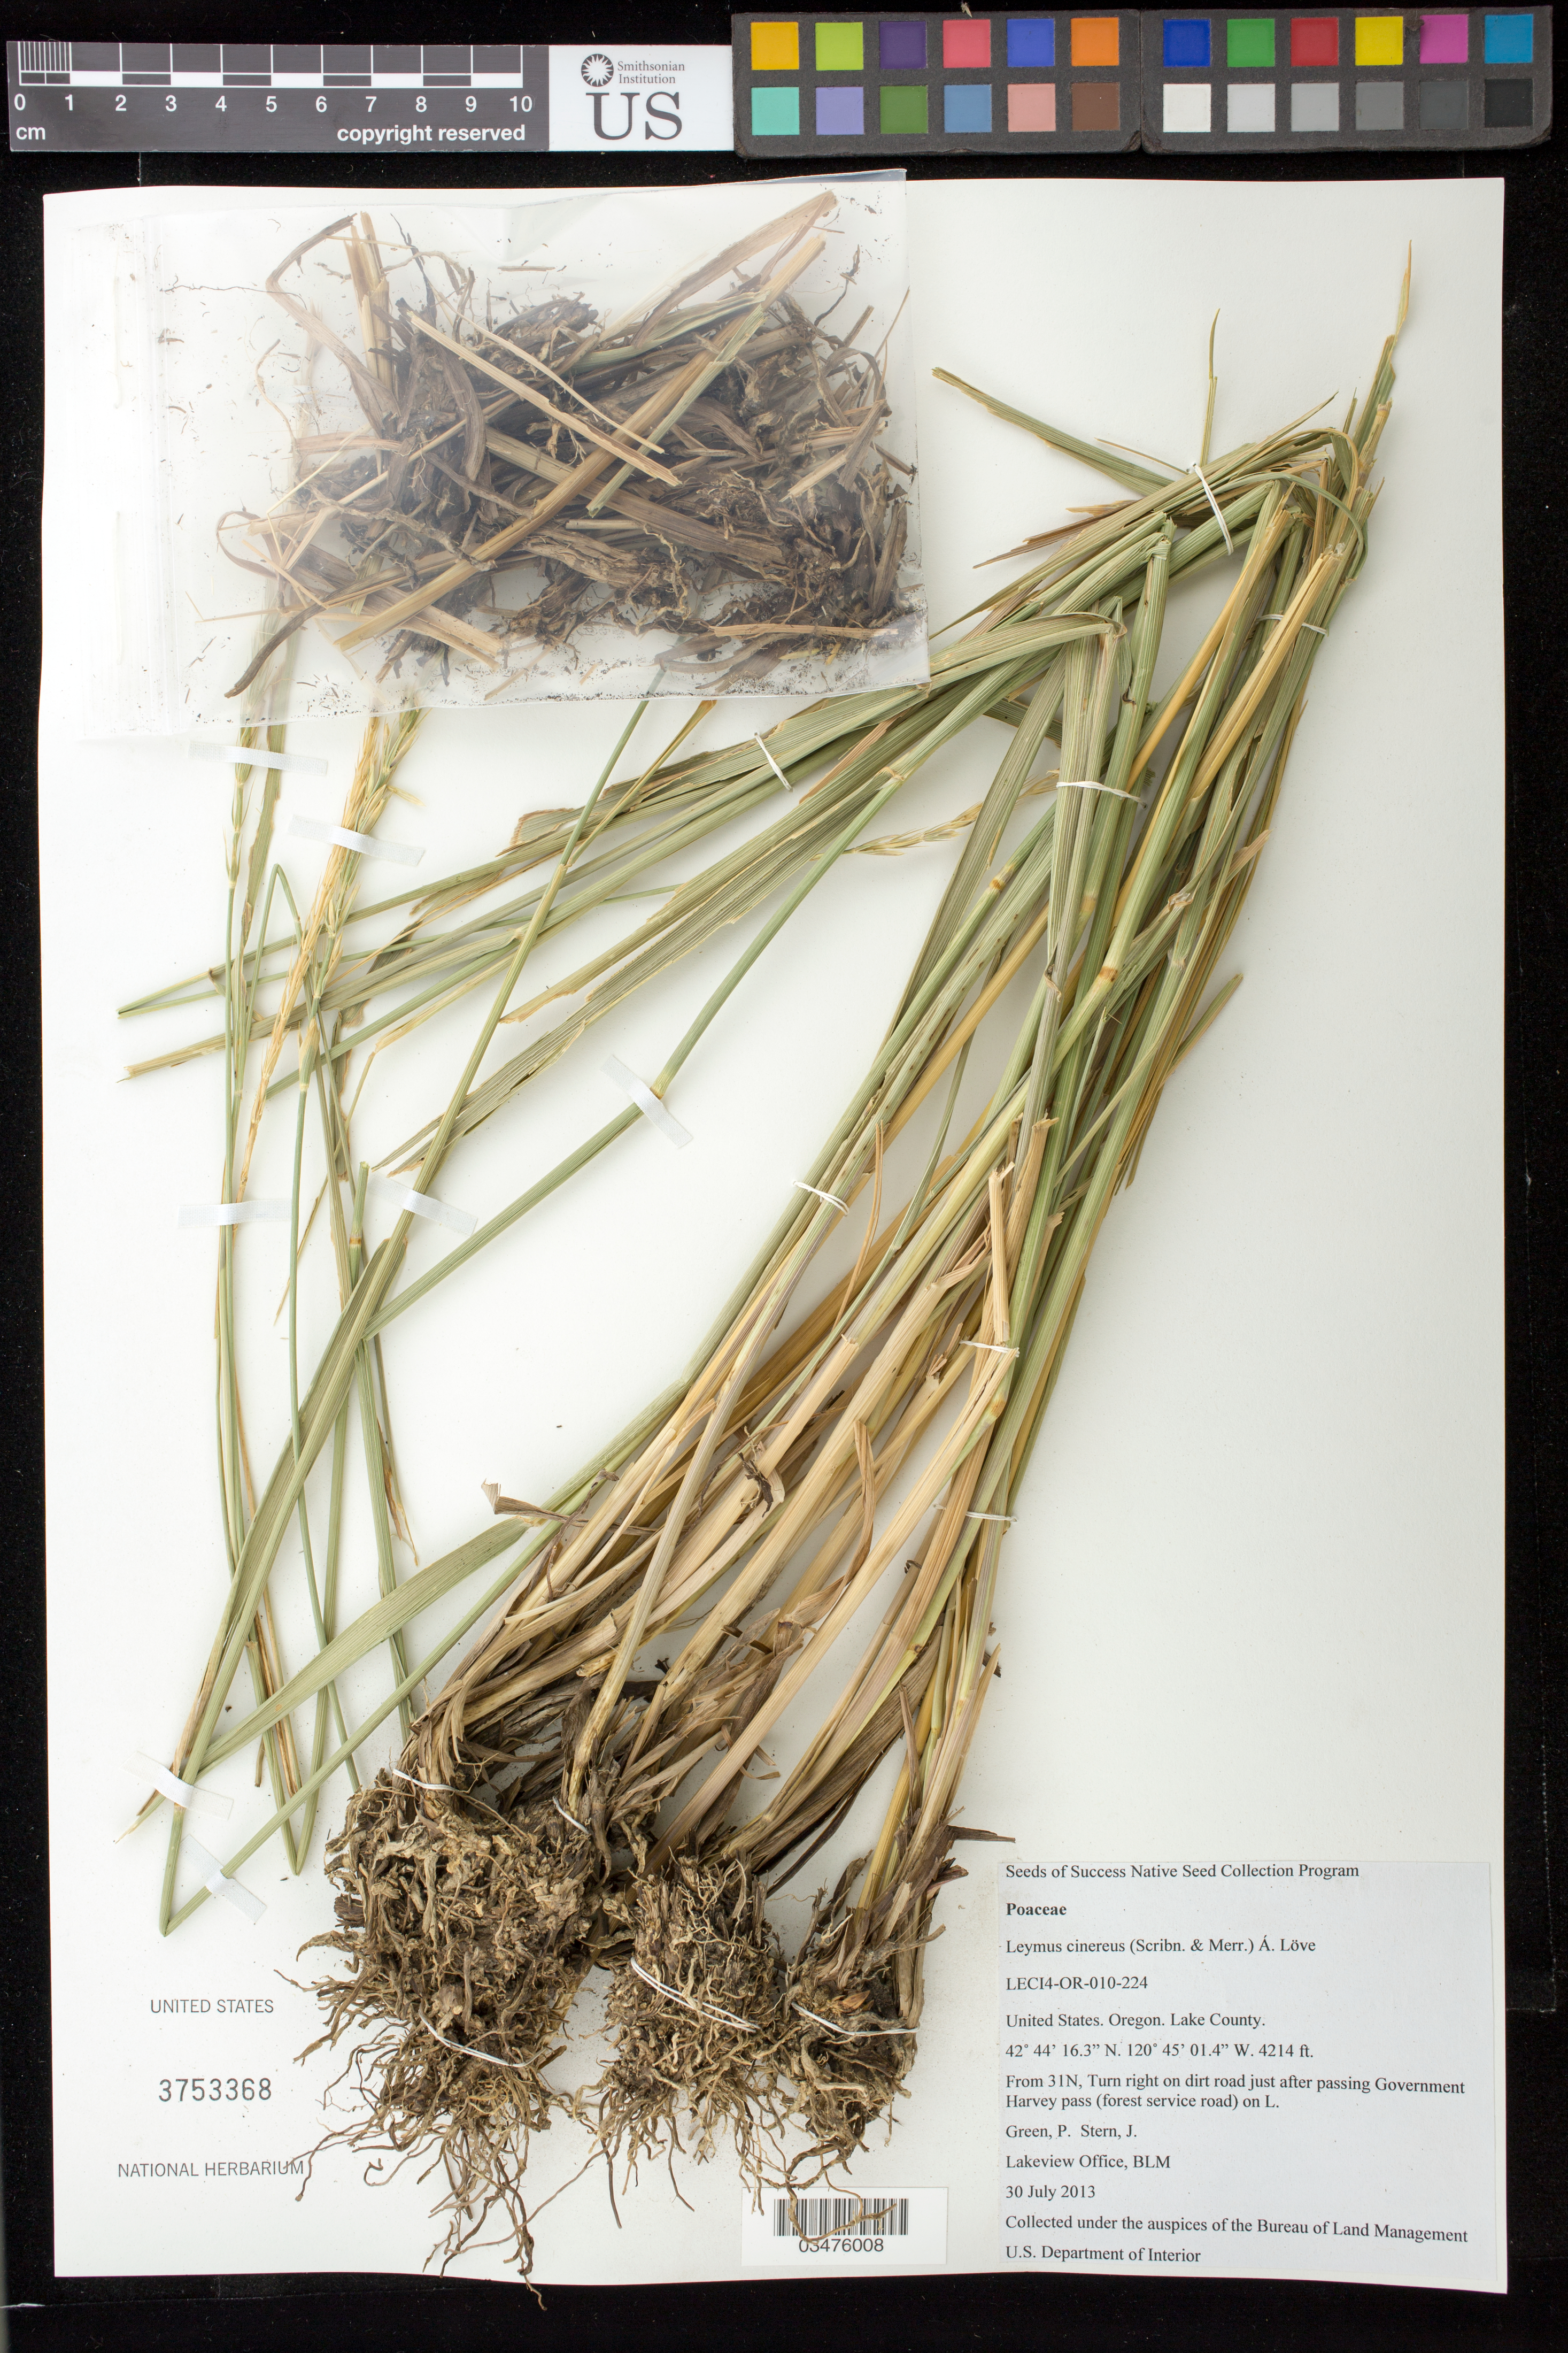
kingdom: Plantae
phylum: Tracheophyta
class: Liliopsida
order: Poales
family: Poaceae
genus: Leymus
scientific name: Leymus cinereus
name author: (Scribn. & Merr.) Á. Löve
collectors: P. Green & J. Stern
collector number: LECI4-OR-010-224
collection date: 2013-07-30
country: United States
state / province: Oregon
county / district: Lake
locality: Dirt road just after passing Government Harvey pass (forest service road)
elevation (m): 1284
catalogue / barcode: US 3753368